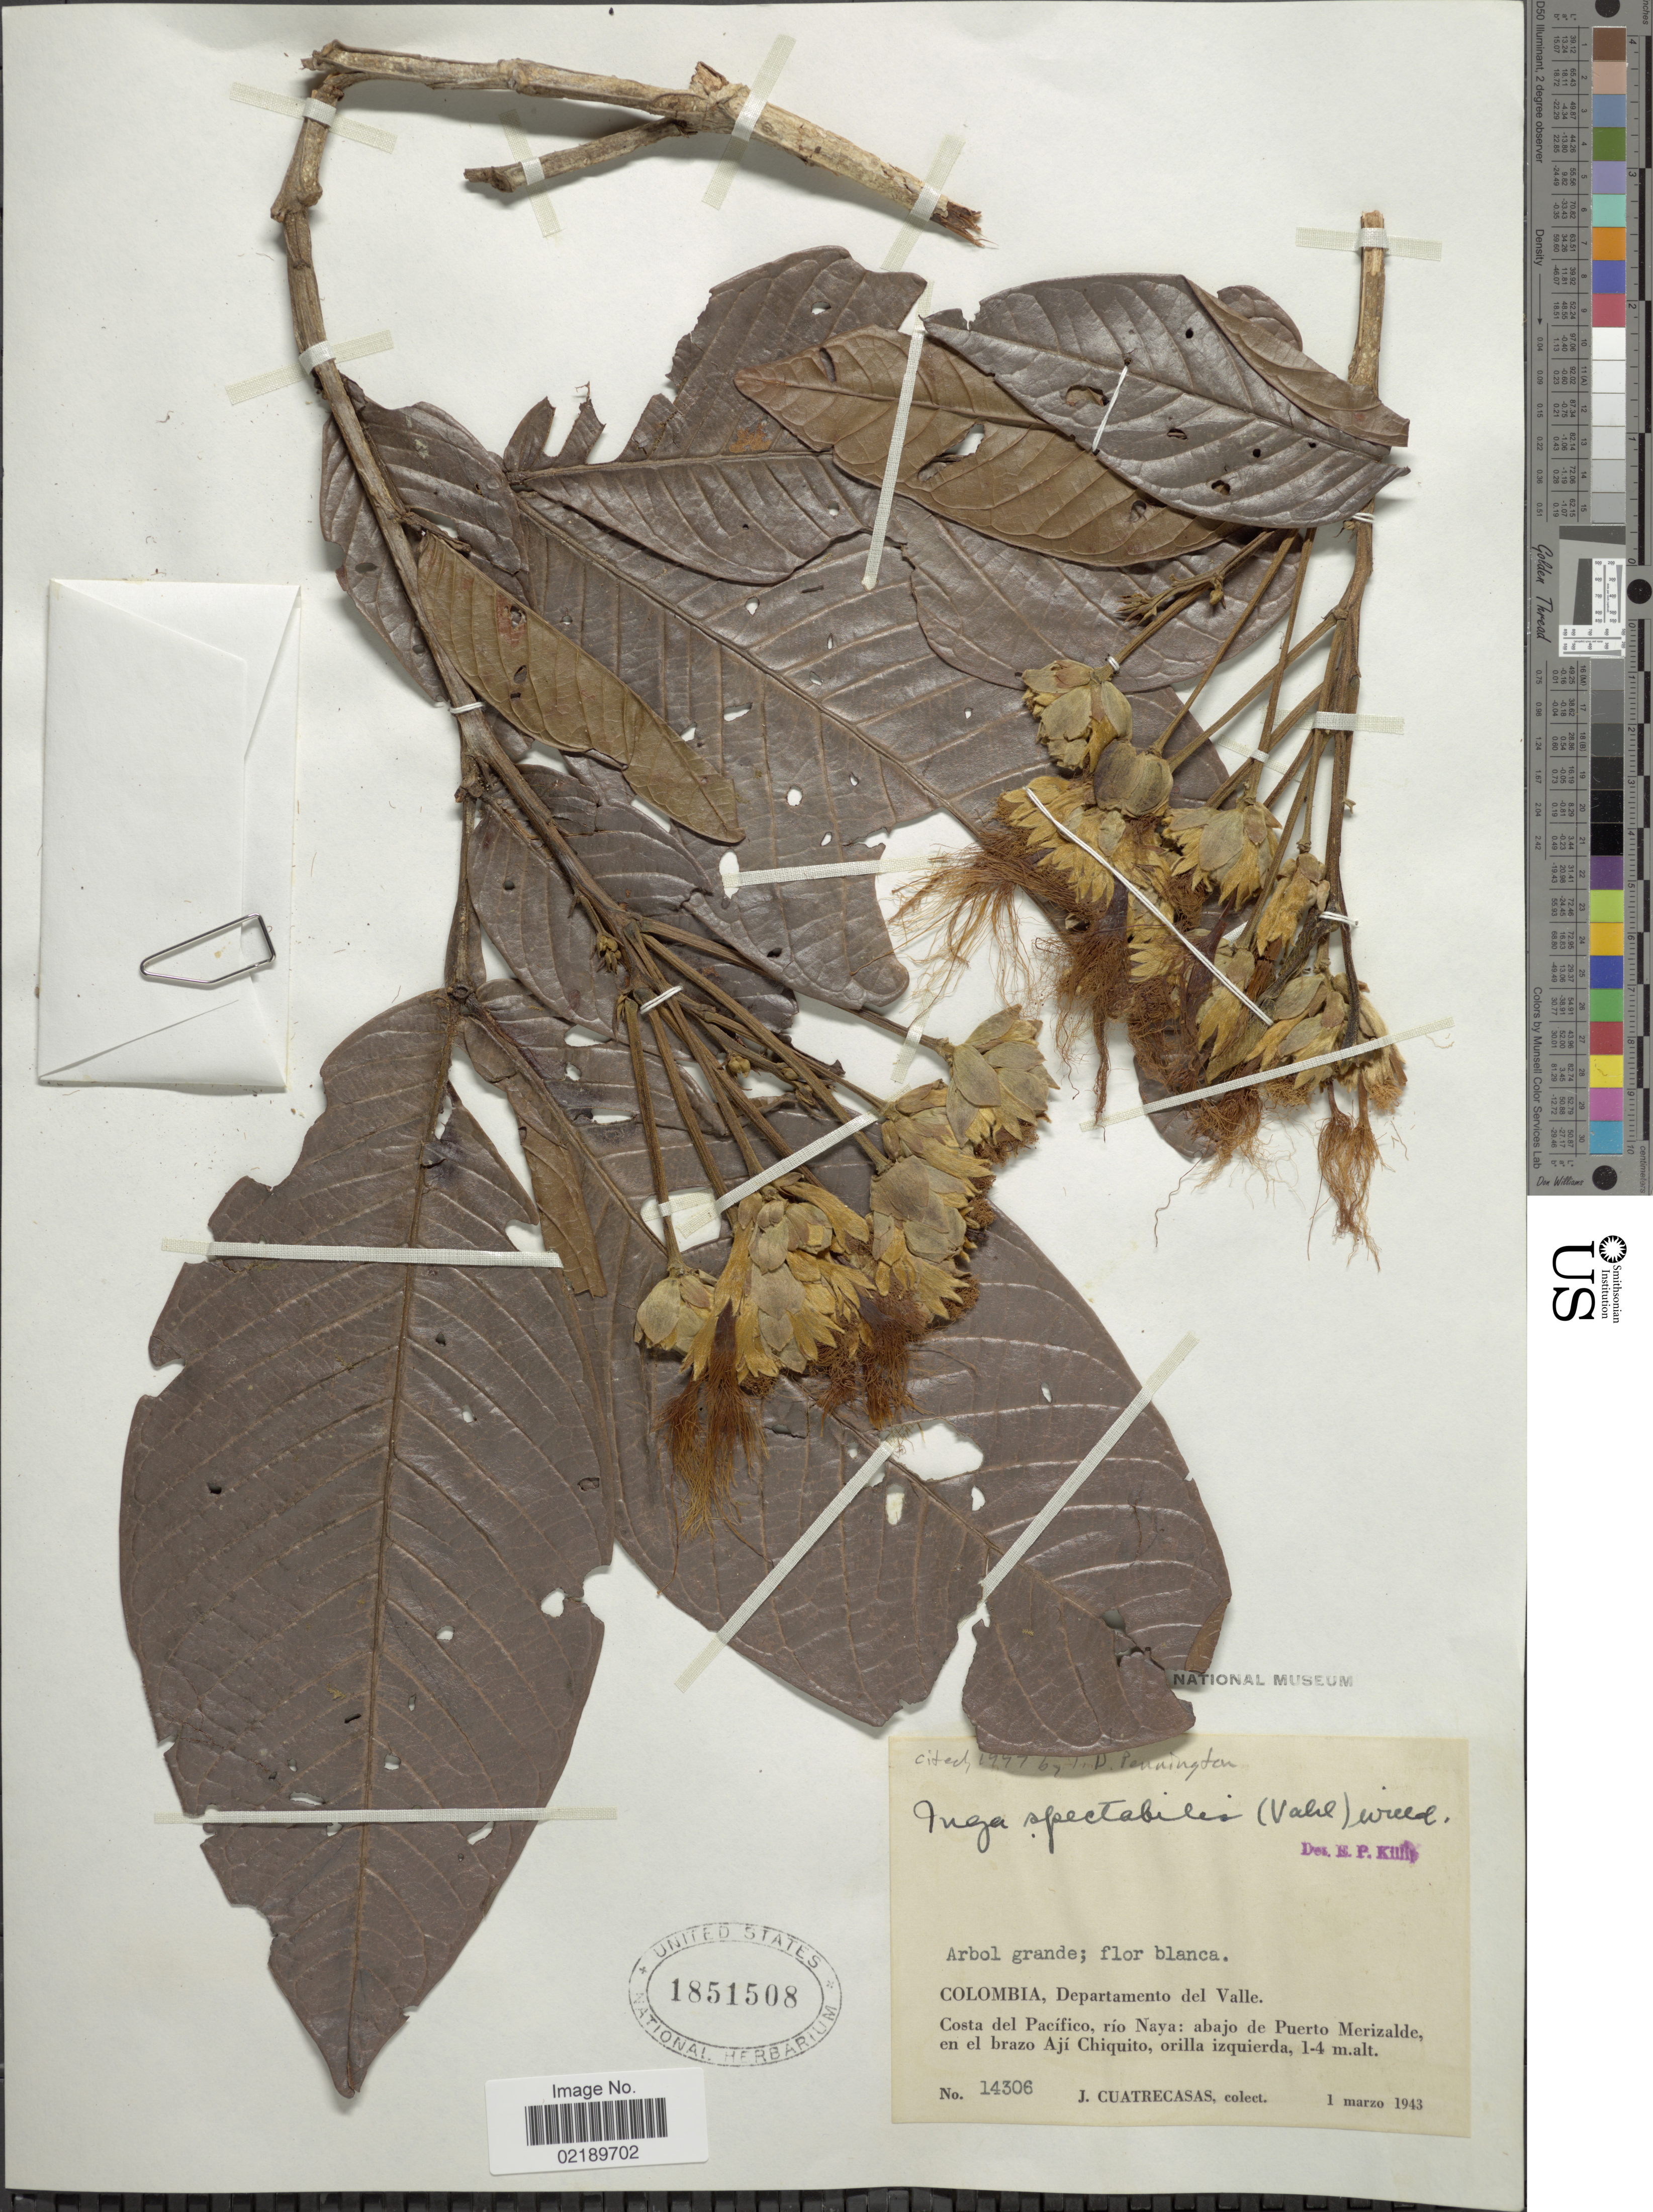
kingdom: Plantae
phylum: Tracheophyta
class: Magnoliopsida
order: Fabales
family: Fabaceae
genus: Inga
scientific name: Inga spectabilis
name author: (Vahl) Willd.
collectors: J. Cuatrecasas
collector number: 14306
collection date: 1943-03-01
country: Colombia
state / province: Valle del Cauca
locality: Colombia, Departamento del Valle. Costa del Pacífico, río Naya: abajo de Puerto Merizalde, en el brazo Ají Chiquito, orilla izquierda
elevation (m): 1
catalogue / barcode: US 1851508